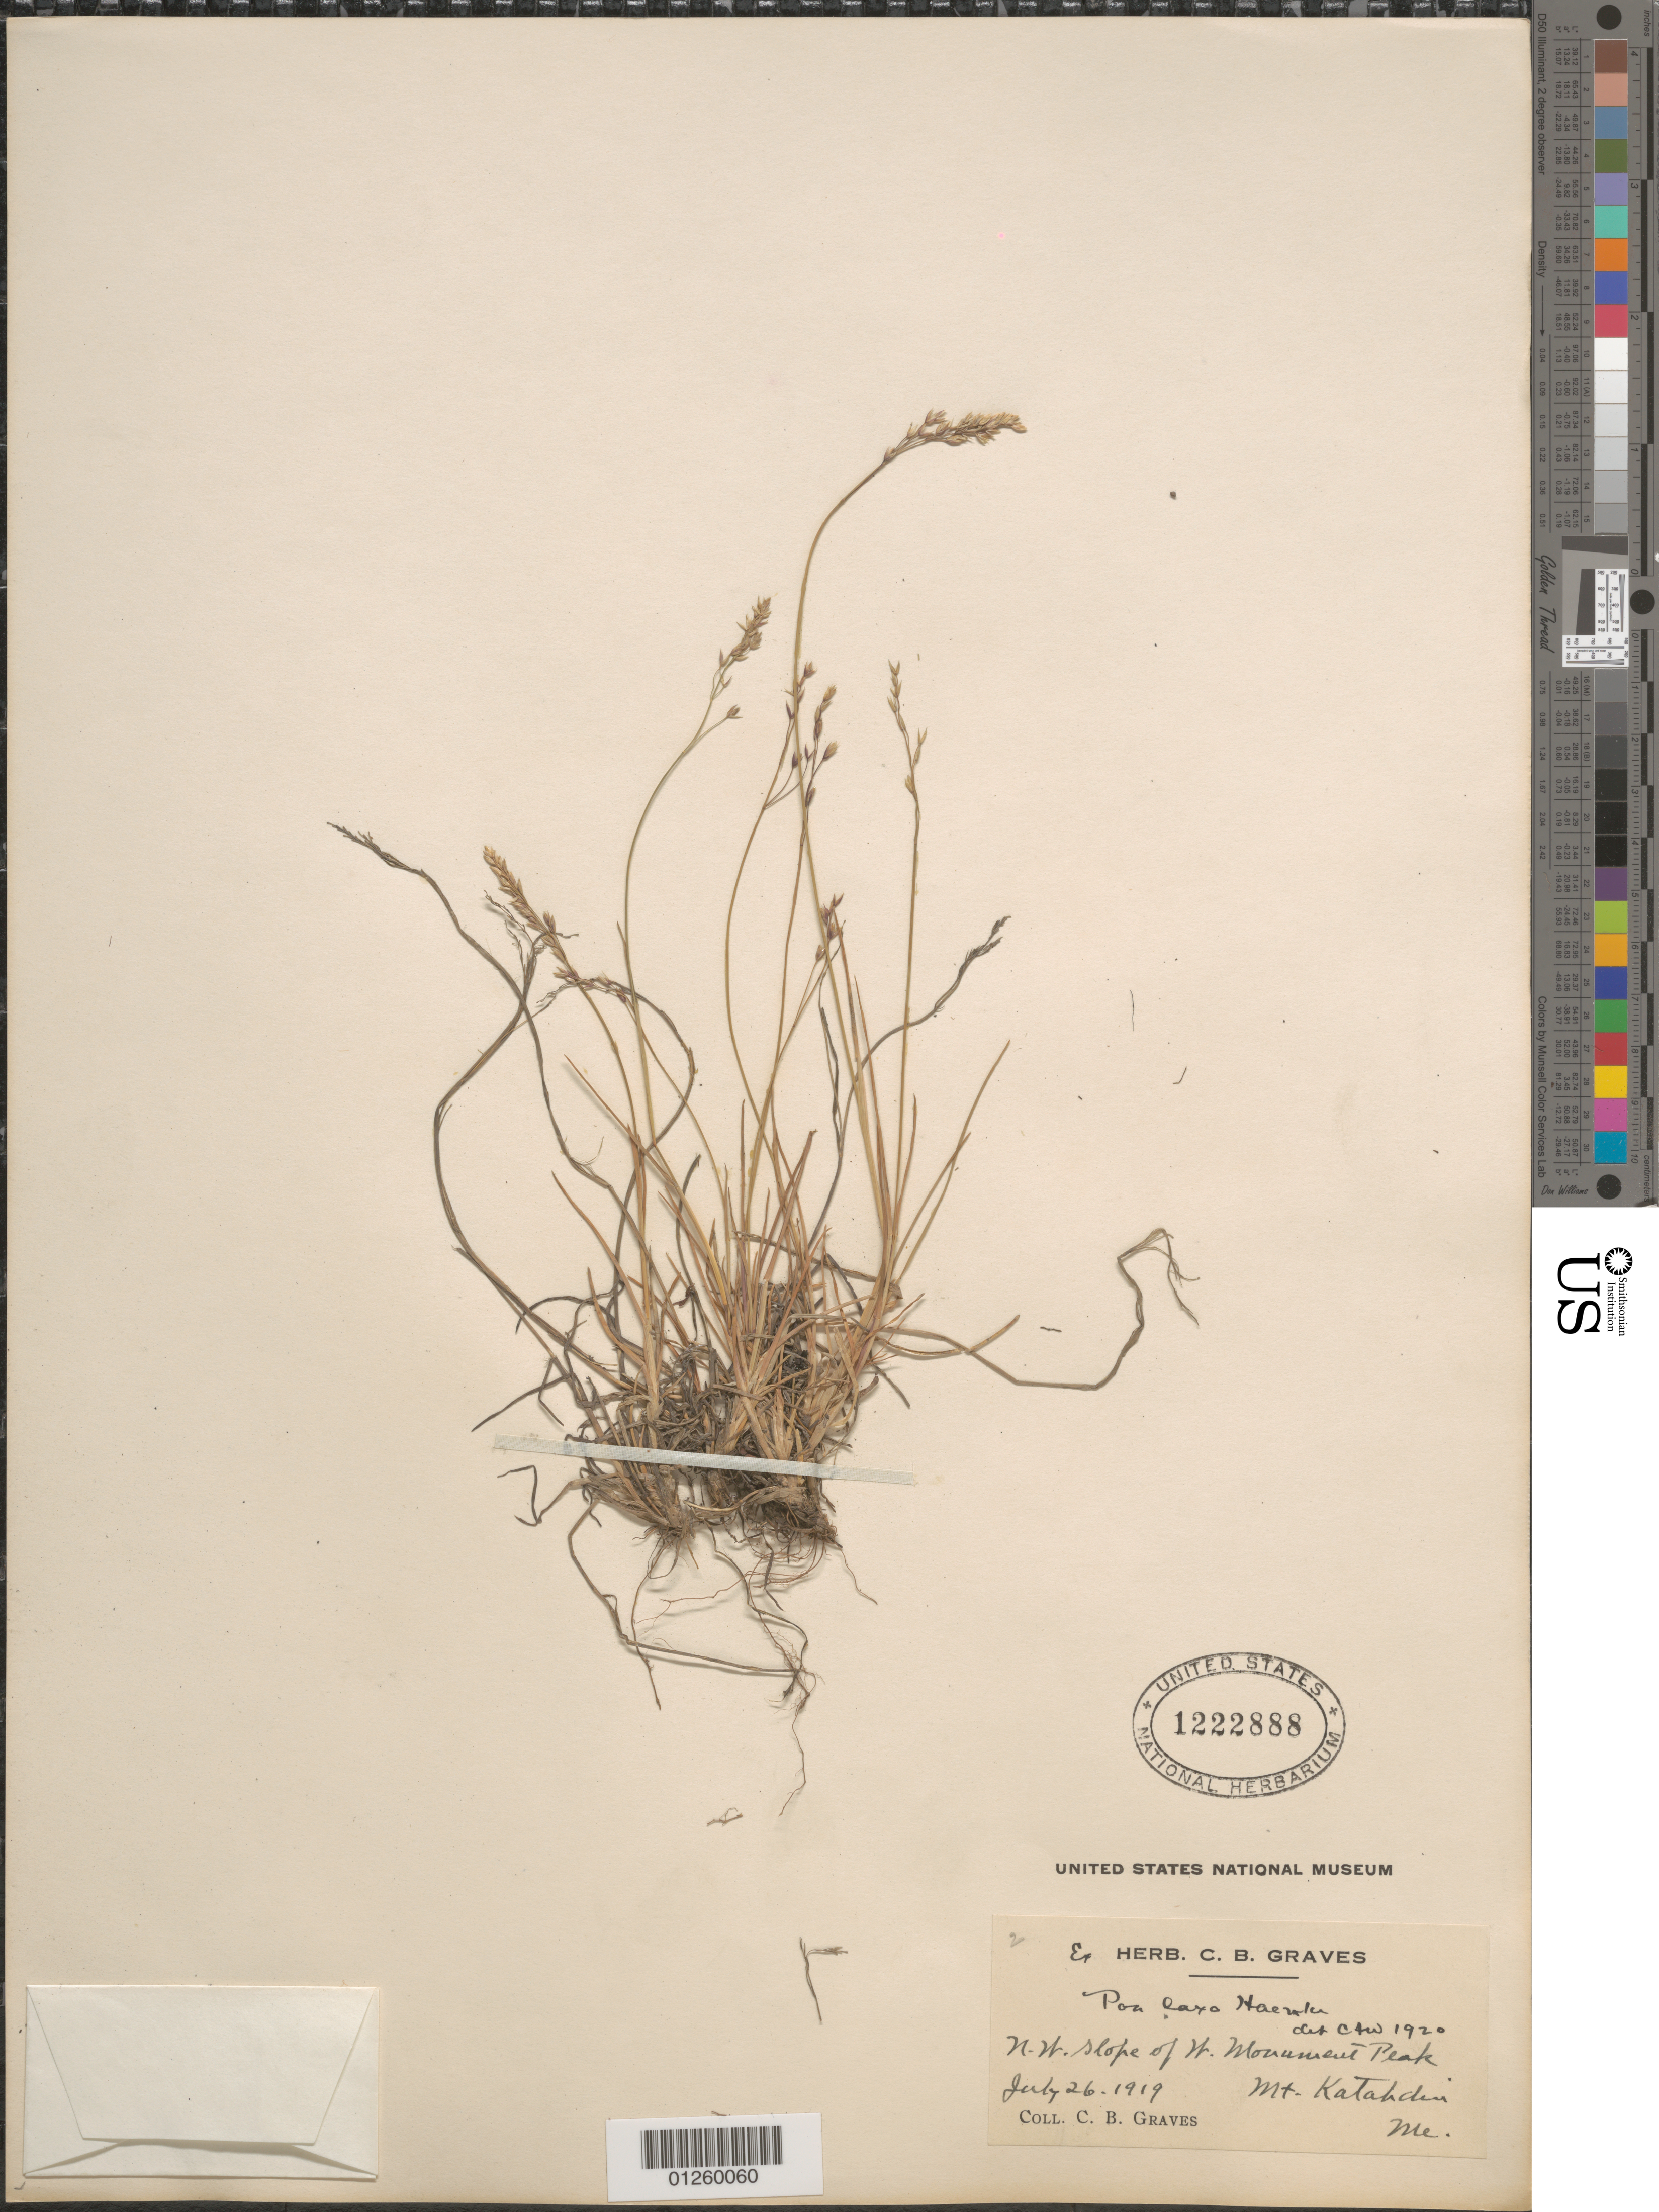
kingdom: Plantae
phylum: Tracheophyta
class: Liliopsida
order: Poales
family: Poaceae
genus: Poa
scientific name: Poa flexuosa Sm. subsp. fernaldiana (Nannf.) Á. Löve & D. Löve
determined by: Soreng, Robert J., Research Associate (BOT), Smithsonian Institution - National Museum of Natural History (UNITED STATES)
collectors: C. Graves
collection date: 1919-07-26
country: United States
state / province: Maine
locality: Mt. Katachdin. N.W. slope of W. Monument Peak.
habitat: N.W. slope of W. Monument Peak.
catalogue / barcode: US 1222888